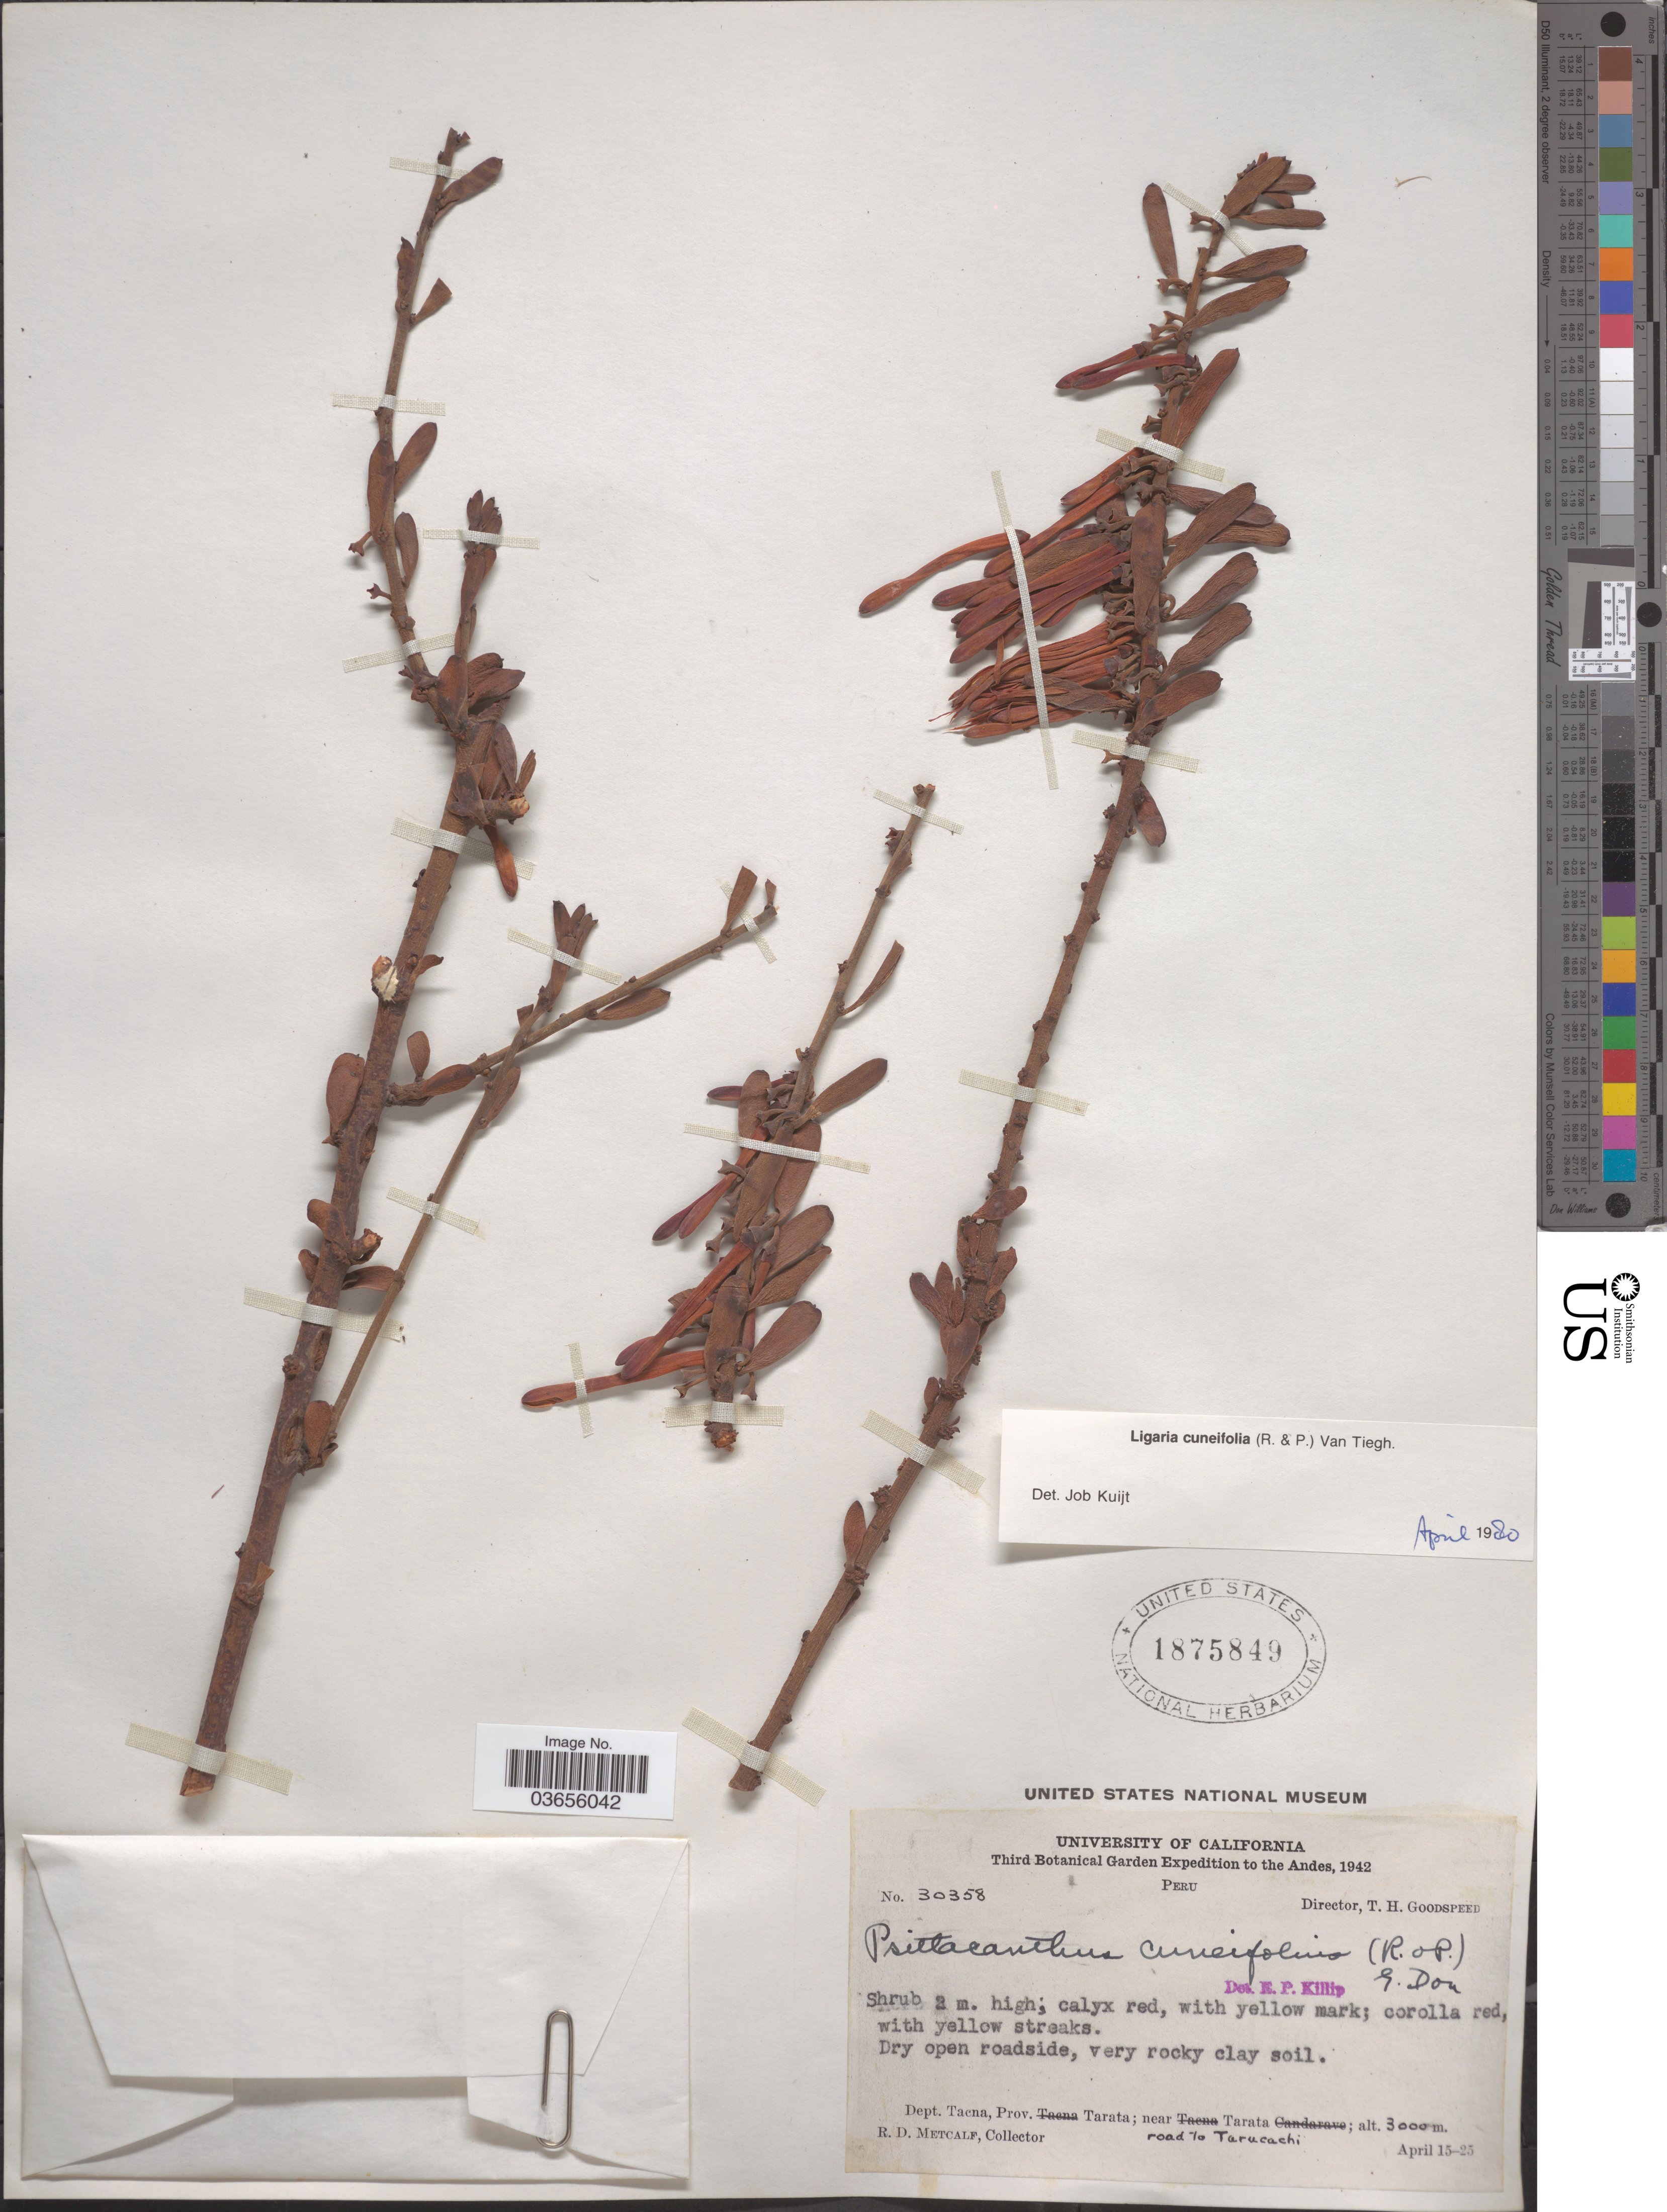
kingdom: Plantae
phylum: Tracheophyta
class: Magnoliopsida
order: Santalales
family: Loranthaceae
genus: Ligaria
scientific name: Ligaria cuneifolia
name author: (Ruiz & Pav.) Tiegh.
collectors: R. D. Metcalf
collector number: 30358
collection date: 1942-04-15/1942-04-25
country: Peru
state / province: Tacna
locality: The Andes. Dept. Tacna, Prov. Tarata; near Tarata. Road to Tarucachi.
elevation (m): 3000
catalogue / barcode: US 1875849